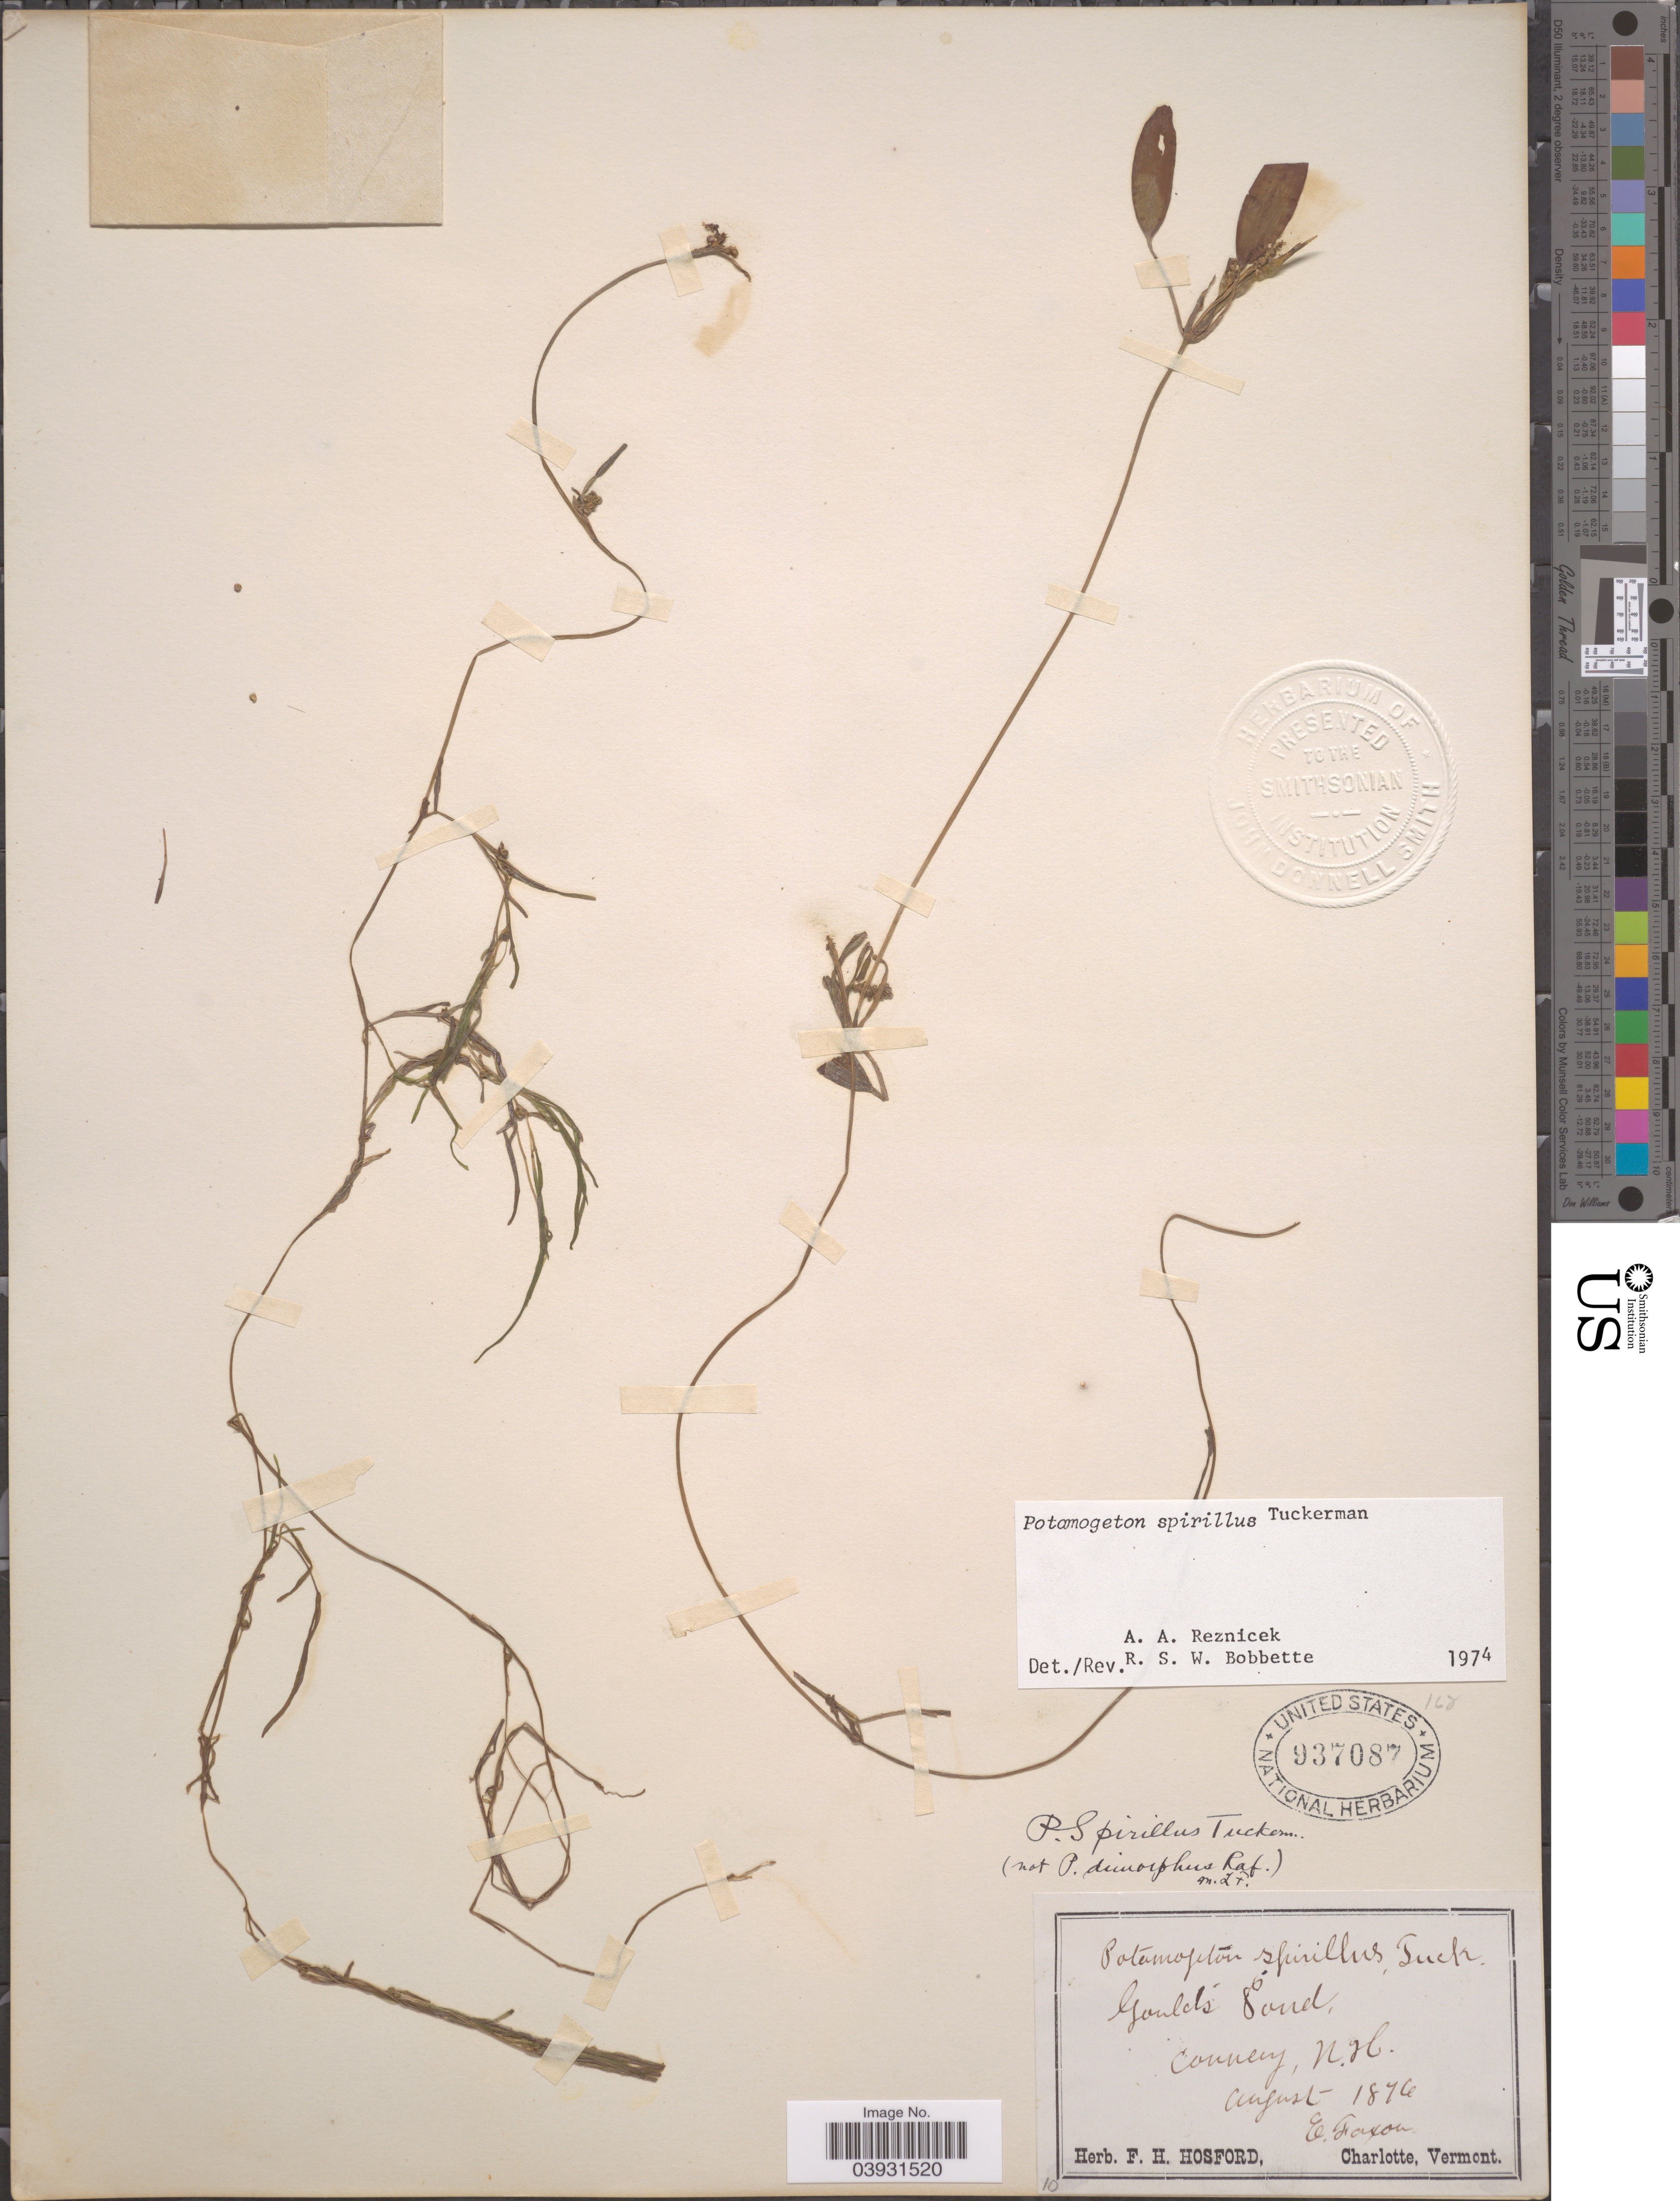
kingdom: Plantae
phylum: Tracheophyta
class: Liliopsida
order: Alismatales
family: Potamogetonaceae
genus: Potamogeton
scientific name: Potamogeton spirillus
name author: Tuck.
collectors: E. Faxon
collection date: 1876-08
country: United States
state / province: New Hampshire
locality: Goulds Pond. Conway.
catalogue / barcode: US 937087